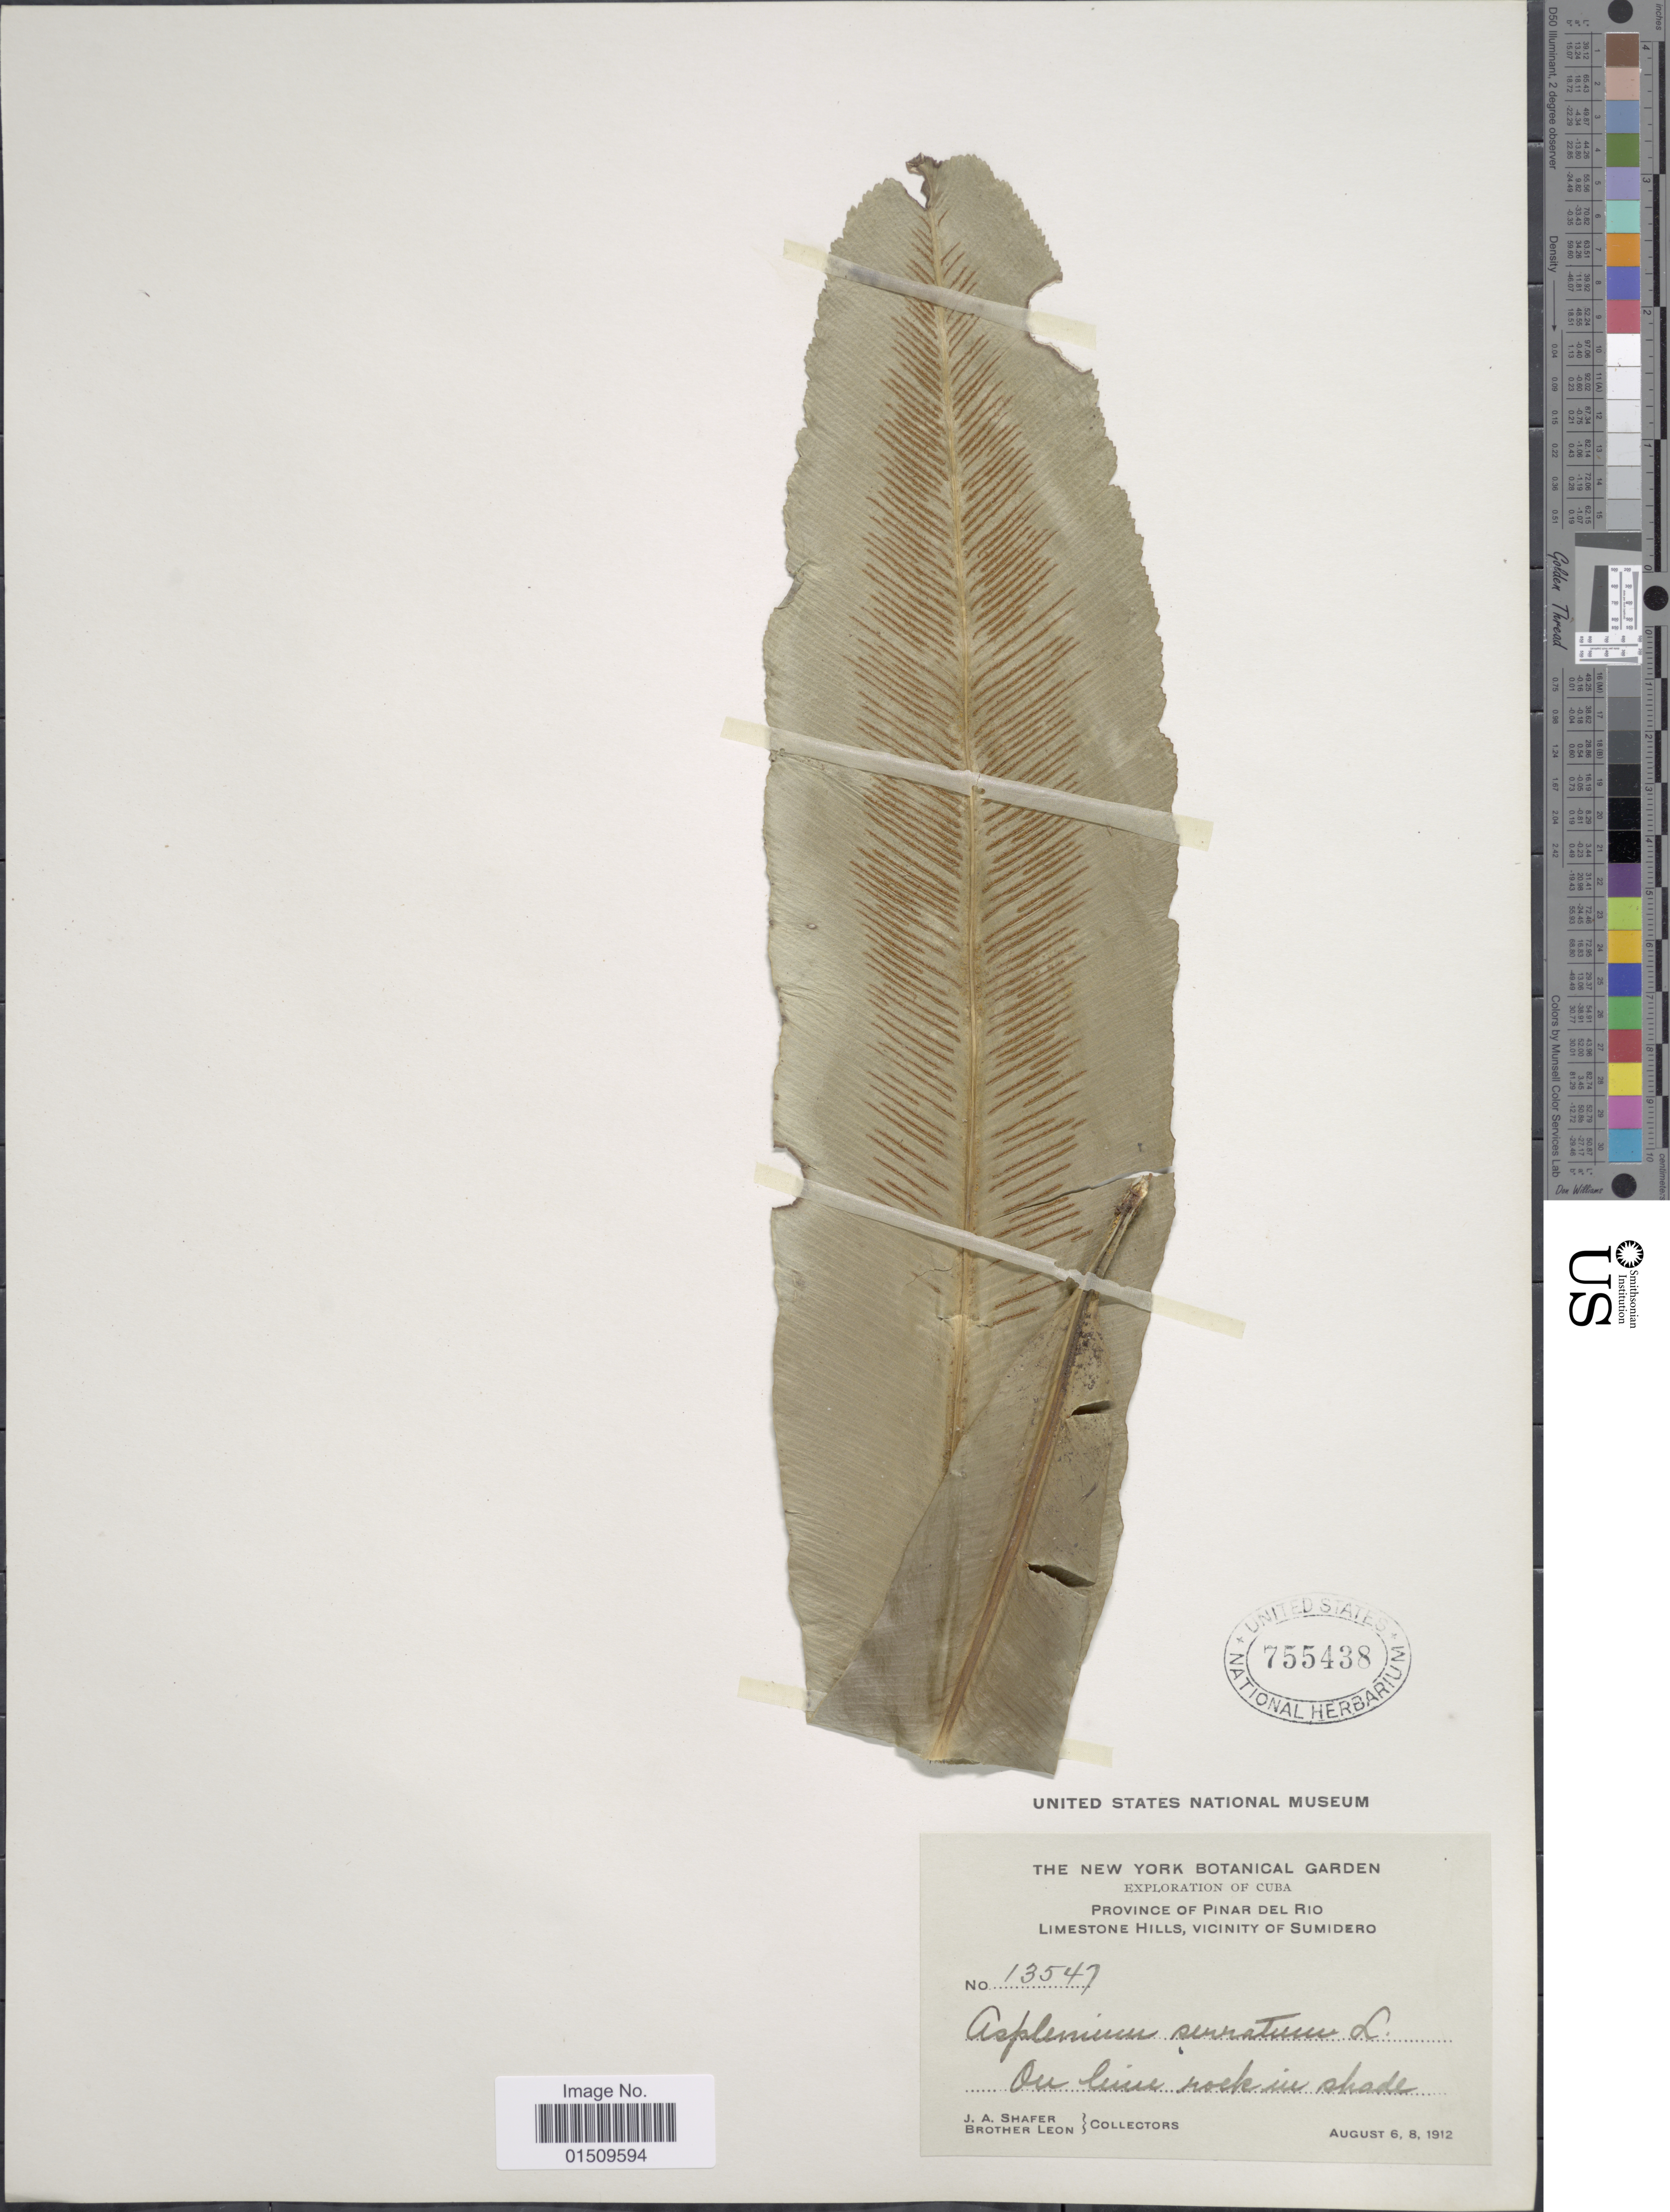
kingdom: Plantae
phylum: Tracheophyta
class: Polypodiopsida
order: Polypodiales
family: Aspleniaceae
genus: Asplenium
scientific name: Asplenium serratum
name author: L.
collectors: J. A. Shafer & Bro. León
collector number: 13547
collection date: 1912-08-06/1912-08-08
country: Cuba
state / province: Pinar del Río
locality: Cuba, Limestone hills, vicinity of Sumidero.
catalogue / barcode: US 755438